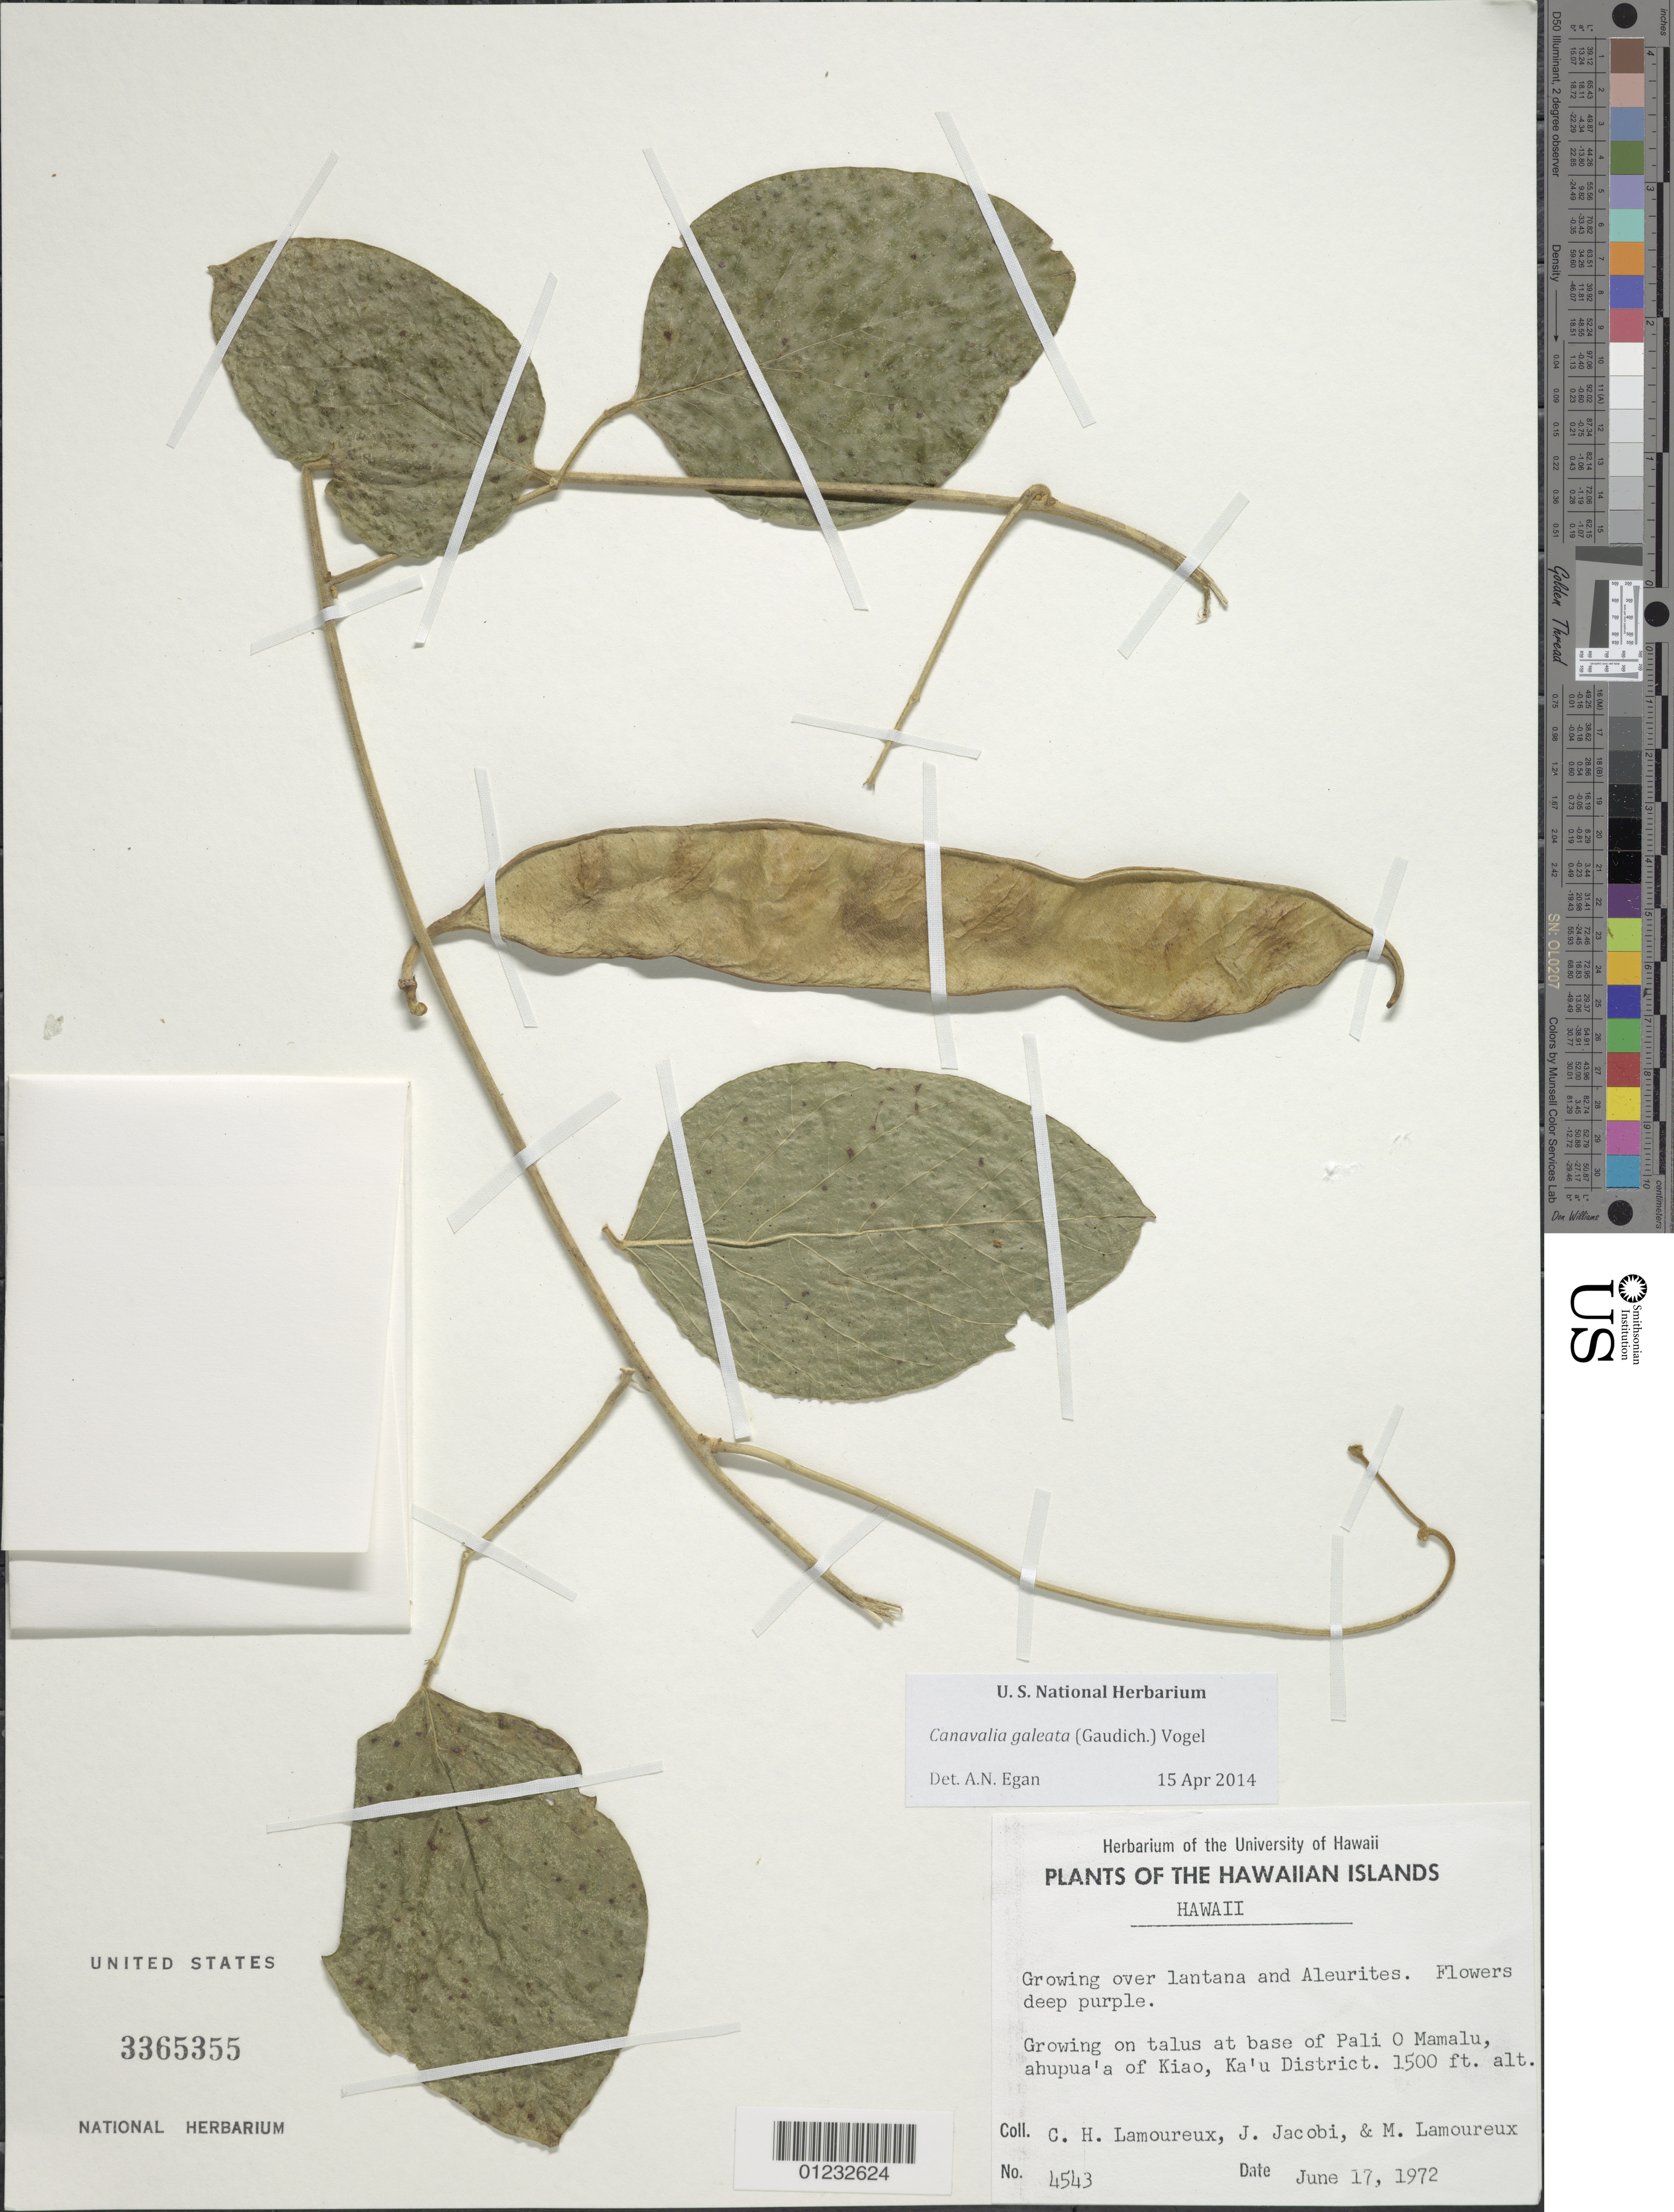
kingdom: Plantae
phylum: Tracheophyta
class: Magnoliopsida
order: Fabales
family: Fabaceae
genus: Canavalia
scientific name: Canavalia galeata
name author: Gaudich.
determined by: Egan, Ashley N., (US), Smithsonian Institution - National Museum of Natural History (UNITED STATES)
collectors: C. H. Lamoureux, J. Jacobi & M. Lamoureux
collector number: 4543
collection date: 1972-06-17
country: United States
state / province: Hawaii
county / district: Hawaii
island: Hawaii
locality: Kau District, on talus at base of Pali O Mamalu, ahupua'a of Kiao.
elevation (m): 457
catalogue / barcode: US 3365355